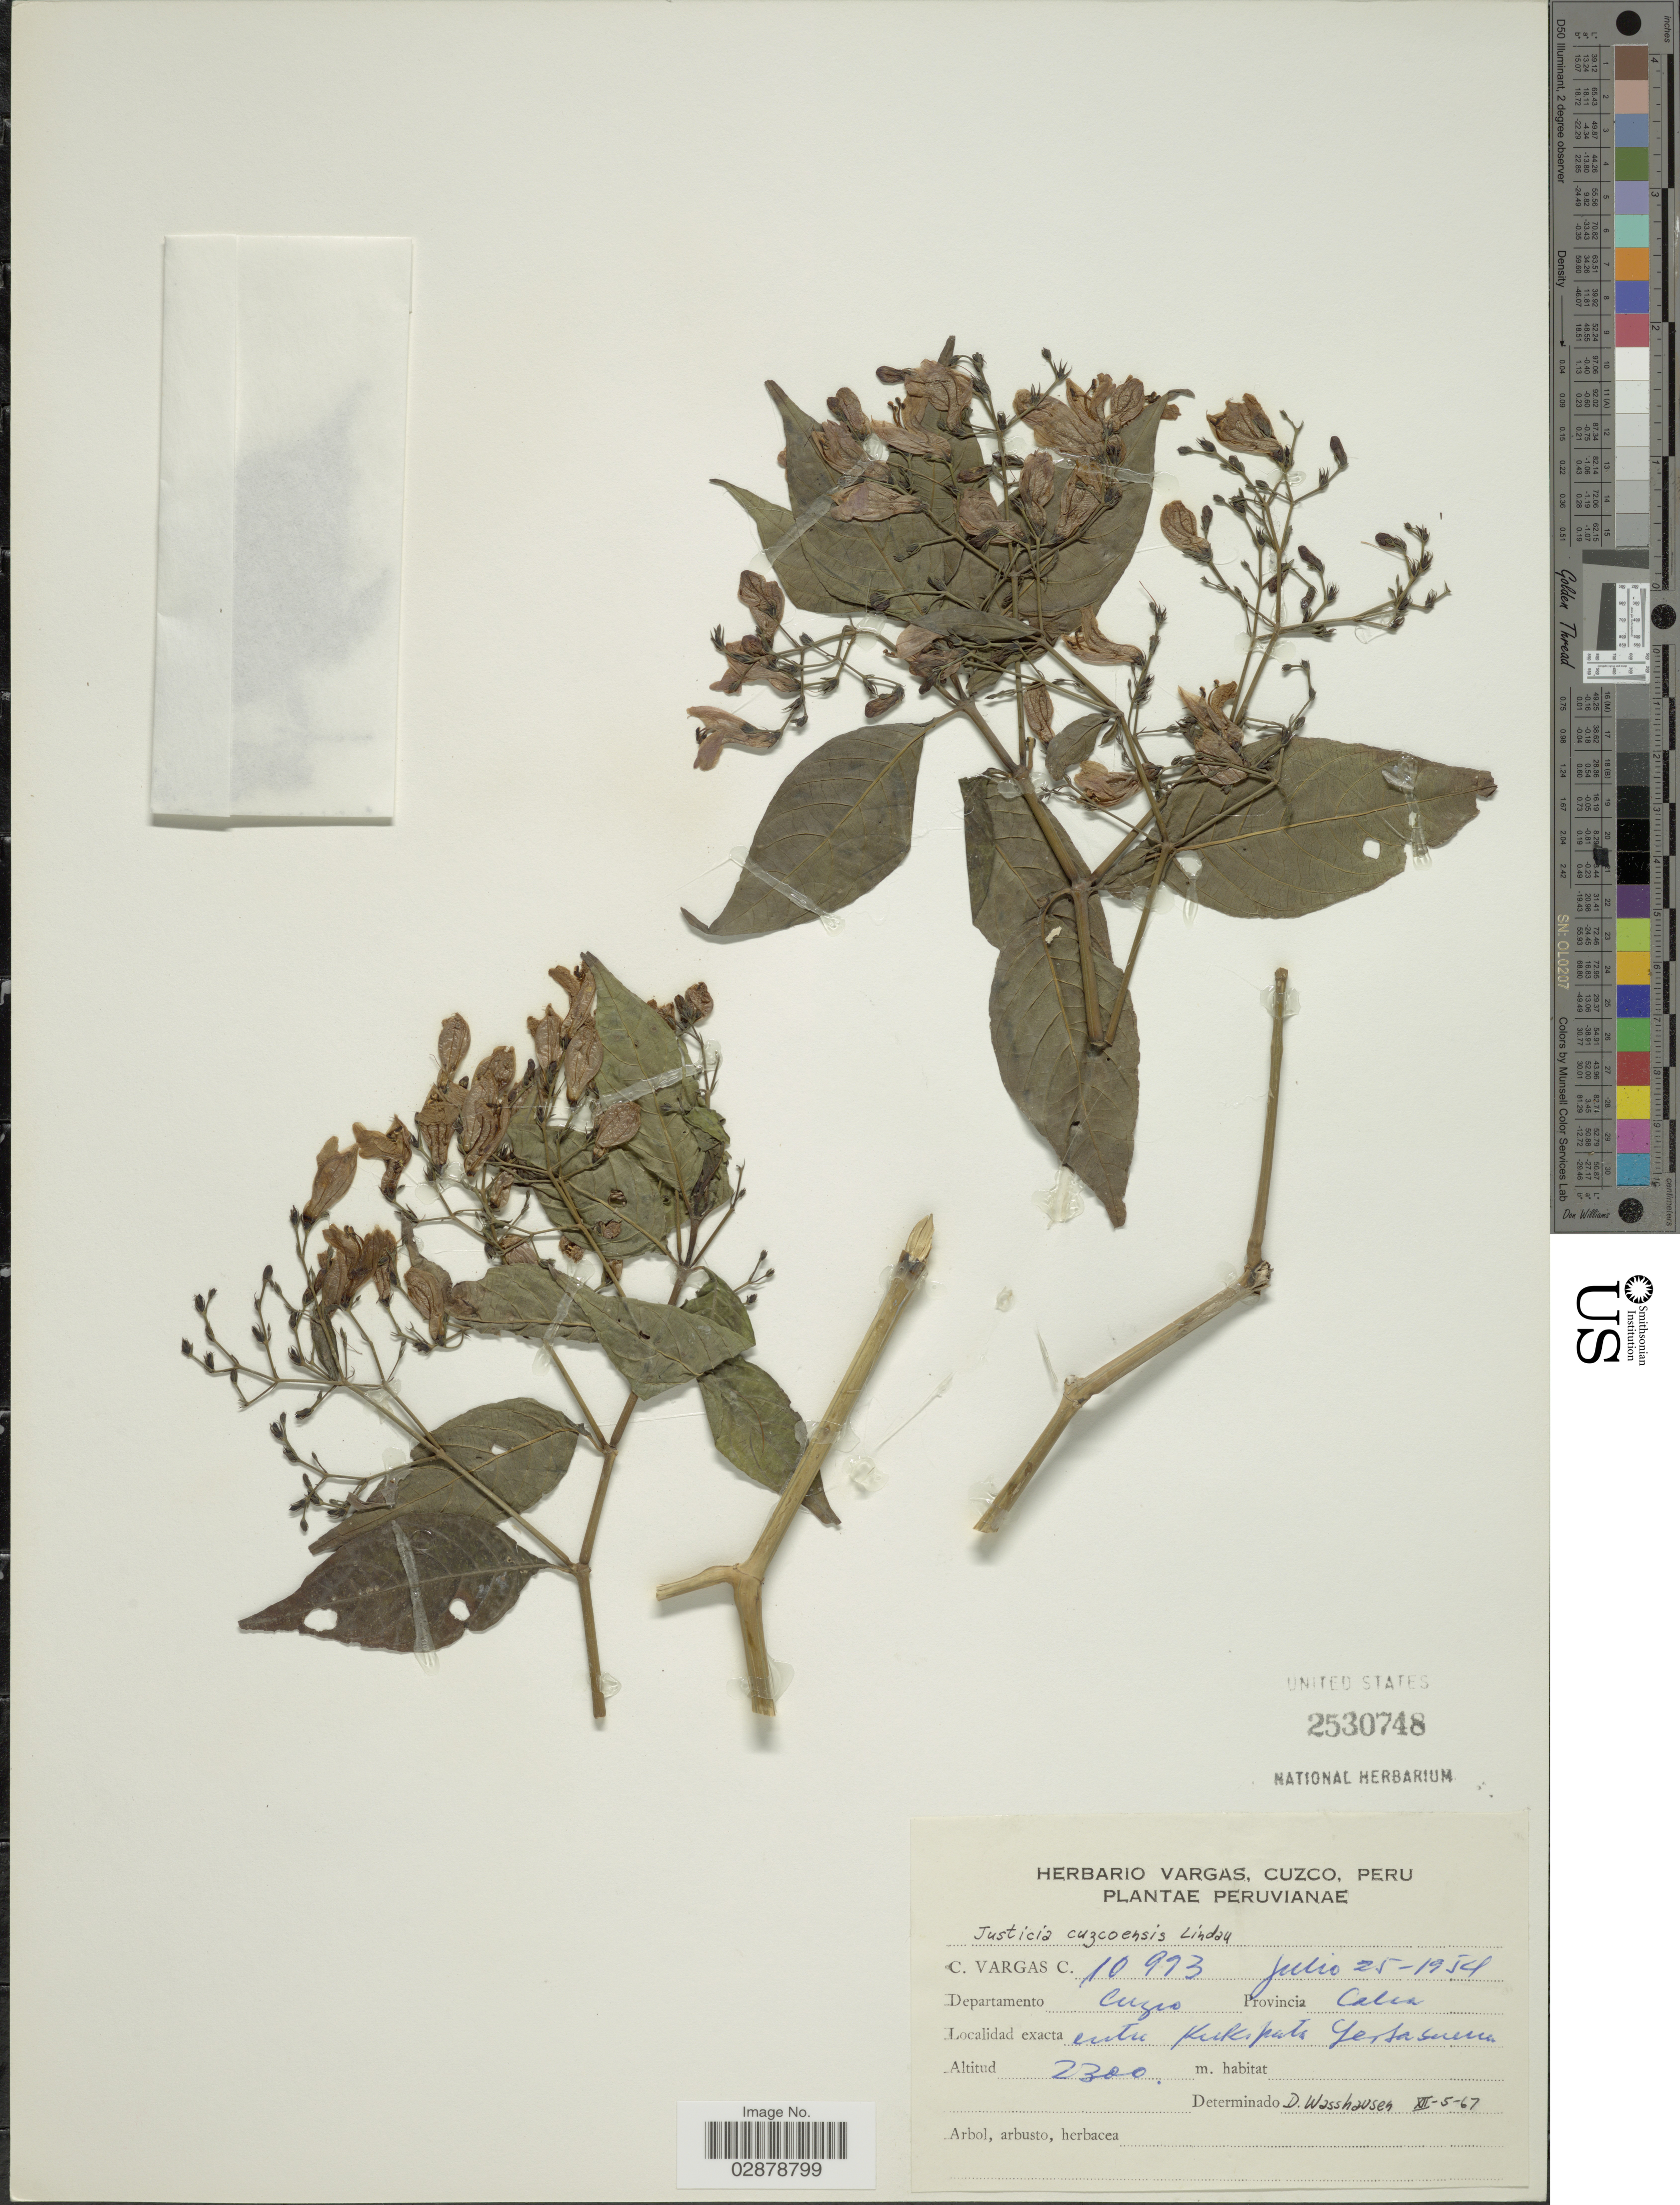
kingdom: Plantae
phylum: Tracheophyta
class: Magnoliopsida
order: Lamiales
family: Acanthaceae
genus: Justicia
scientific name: Justicia cuzcoensis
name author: Lindau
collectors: C. Vargas Calderón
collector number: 10973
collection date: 1954-07-25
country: Peru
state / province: Cusco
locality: Departamento Cuzco. Provincia Calca. Entre Kachupata, Yerba Buena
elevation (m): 2300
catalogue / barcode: US 2530748